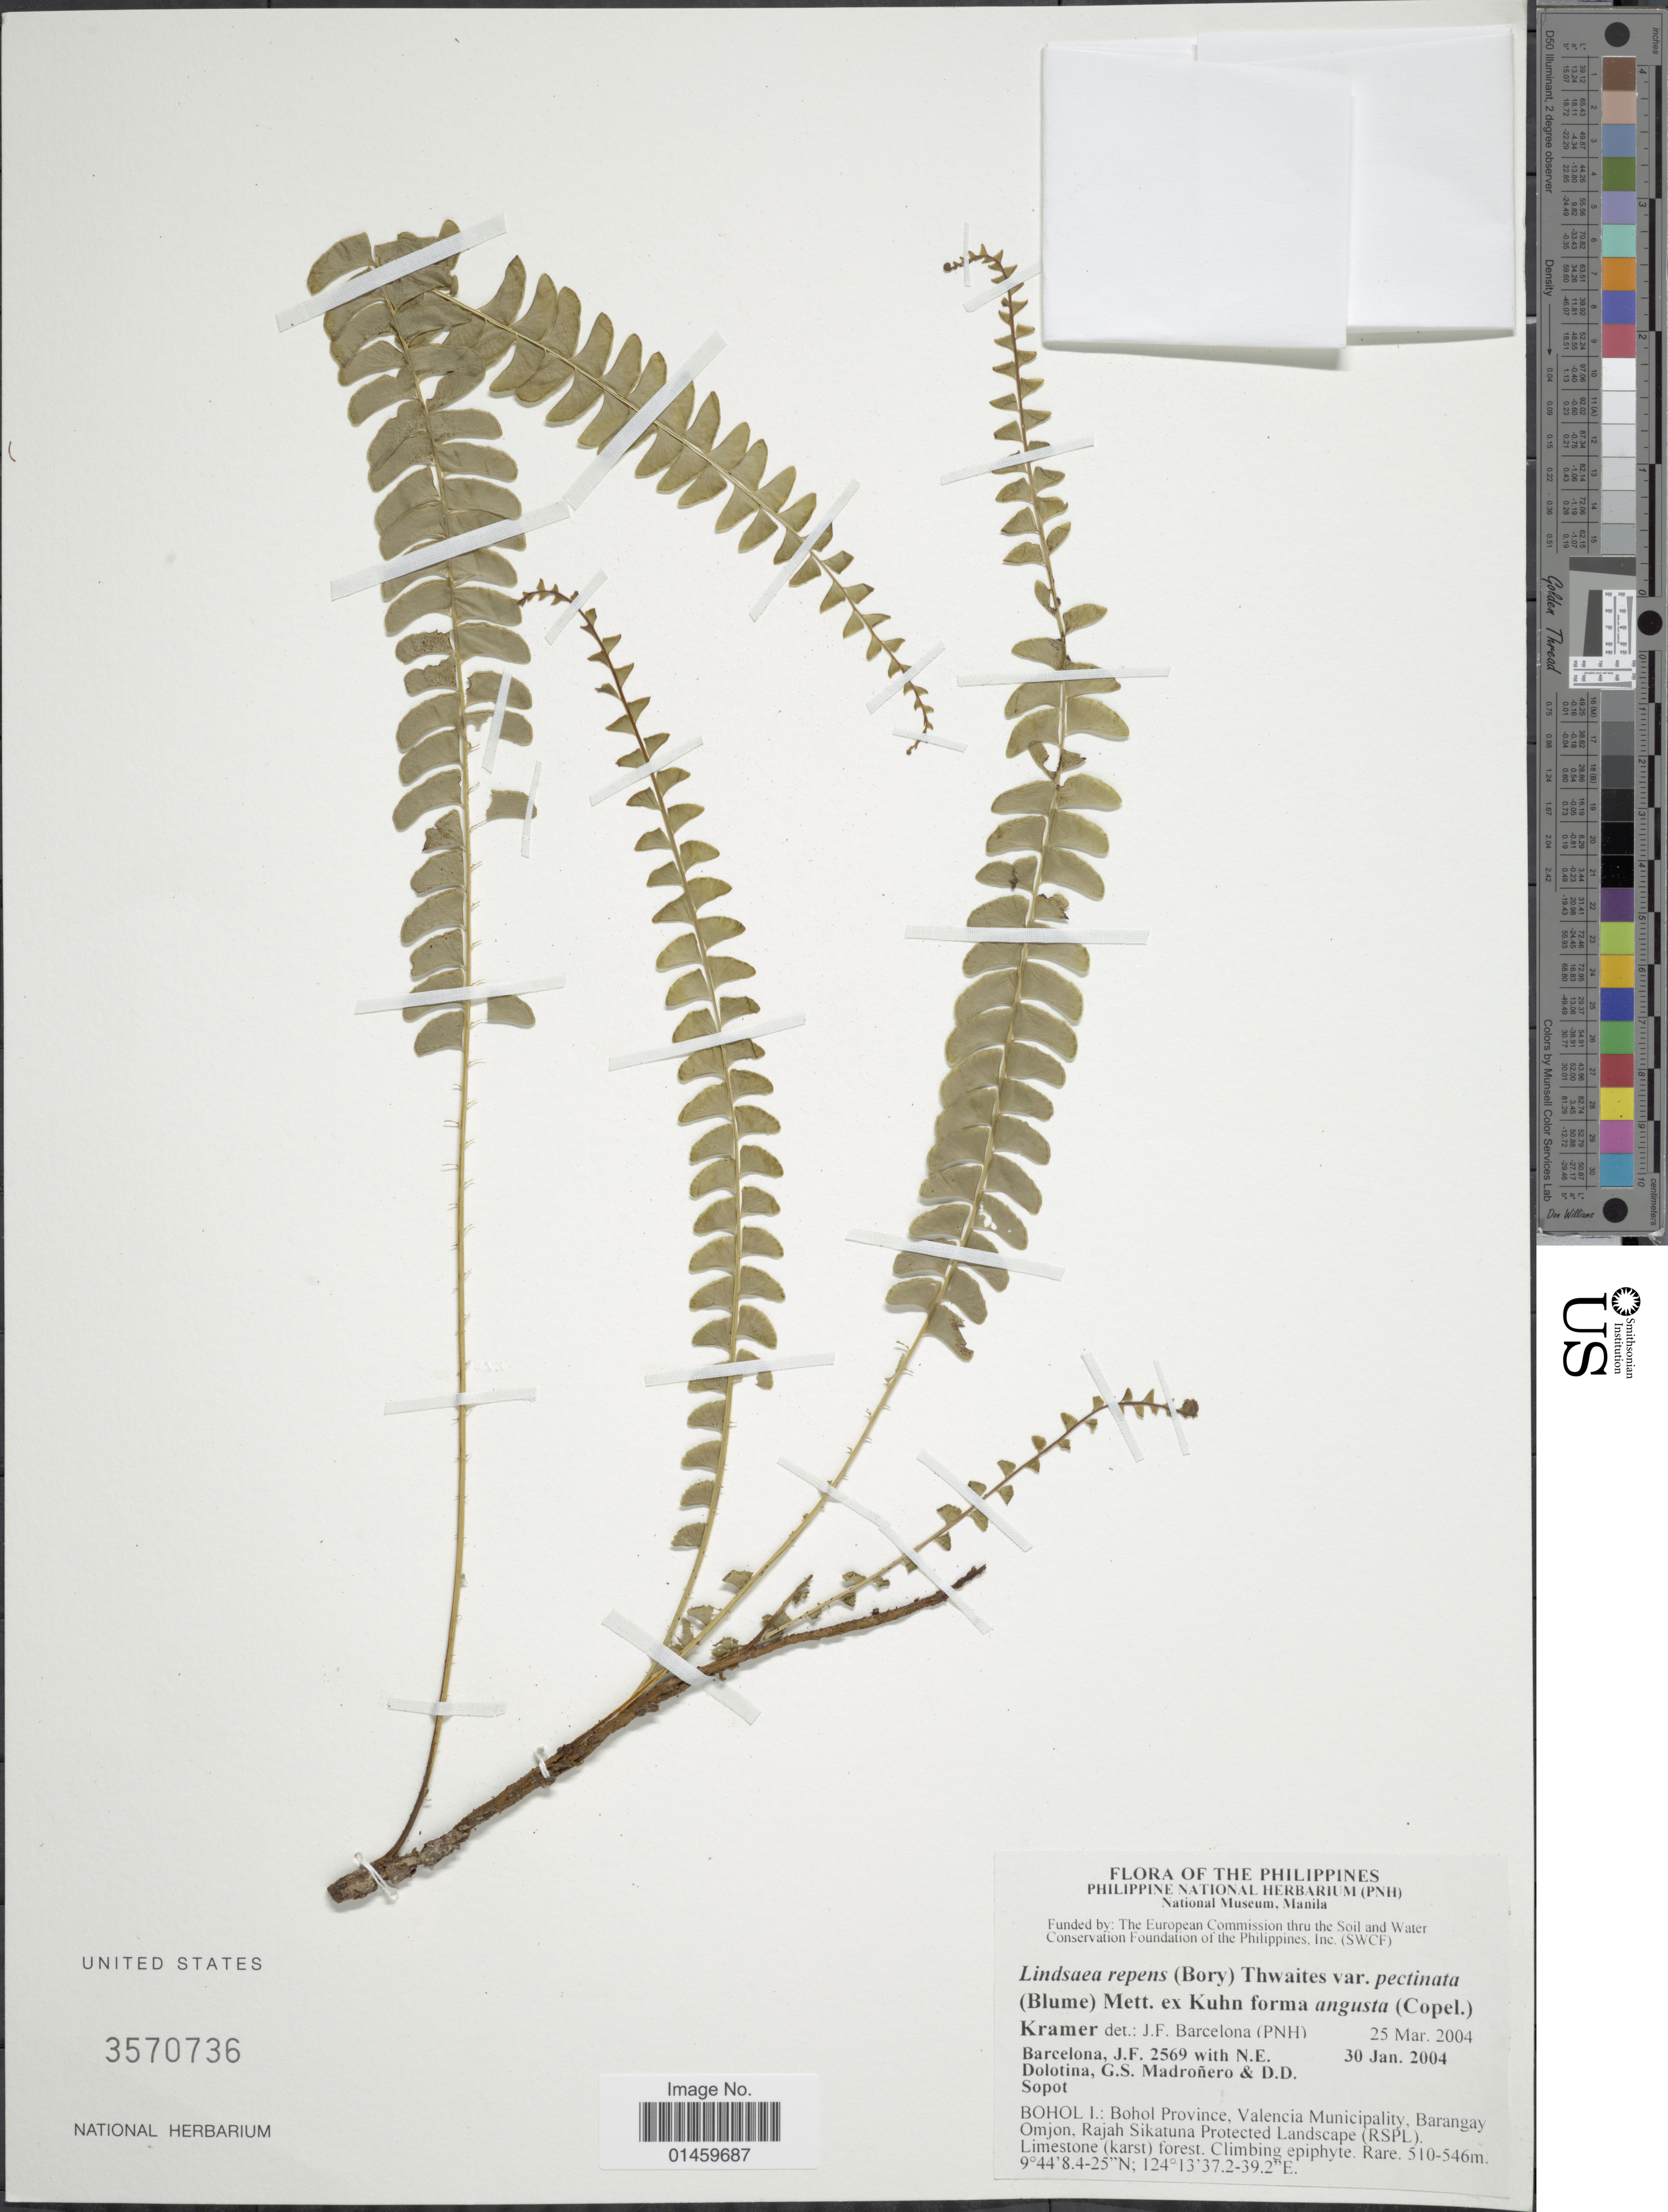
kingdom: Plantae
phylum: Tracheophyta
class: Polypodiopsida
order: Polypodiales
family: Lindsaeaceae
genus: Lindsaea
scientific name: Lindsaea repens var. pectinata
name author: (Blume) Mett.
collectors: J. F. Barcelona, N. Dolotina, G. Madroñero & D. Sopot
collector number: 2569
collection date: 2004-01-30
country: Philippines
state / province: Central Visayas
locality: Bohol I.: Bohol Province, Valencia Municipality, Barangay Omjon, Rajah Sikatuna Protected Landscape (RSPL).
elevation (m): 510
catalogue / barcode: US 3570736